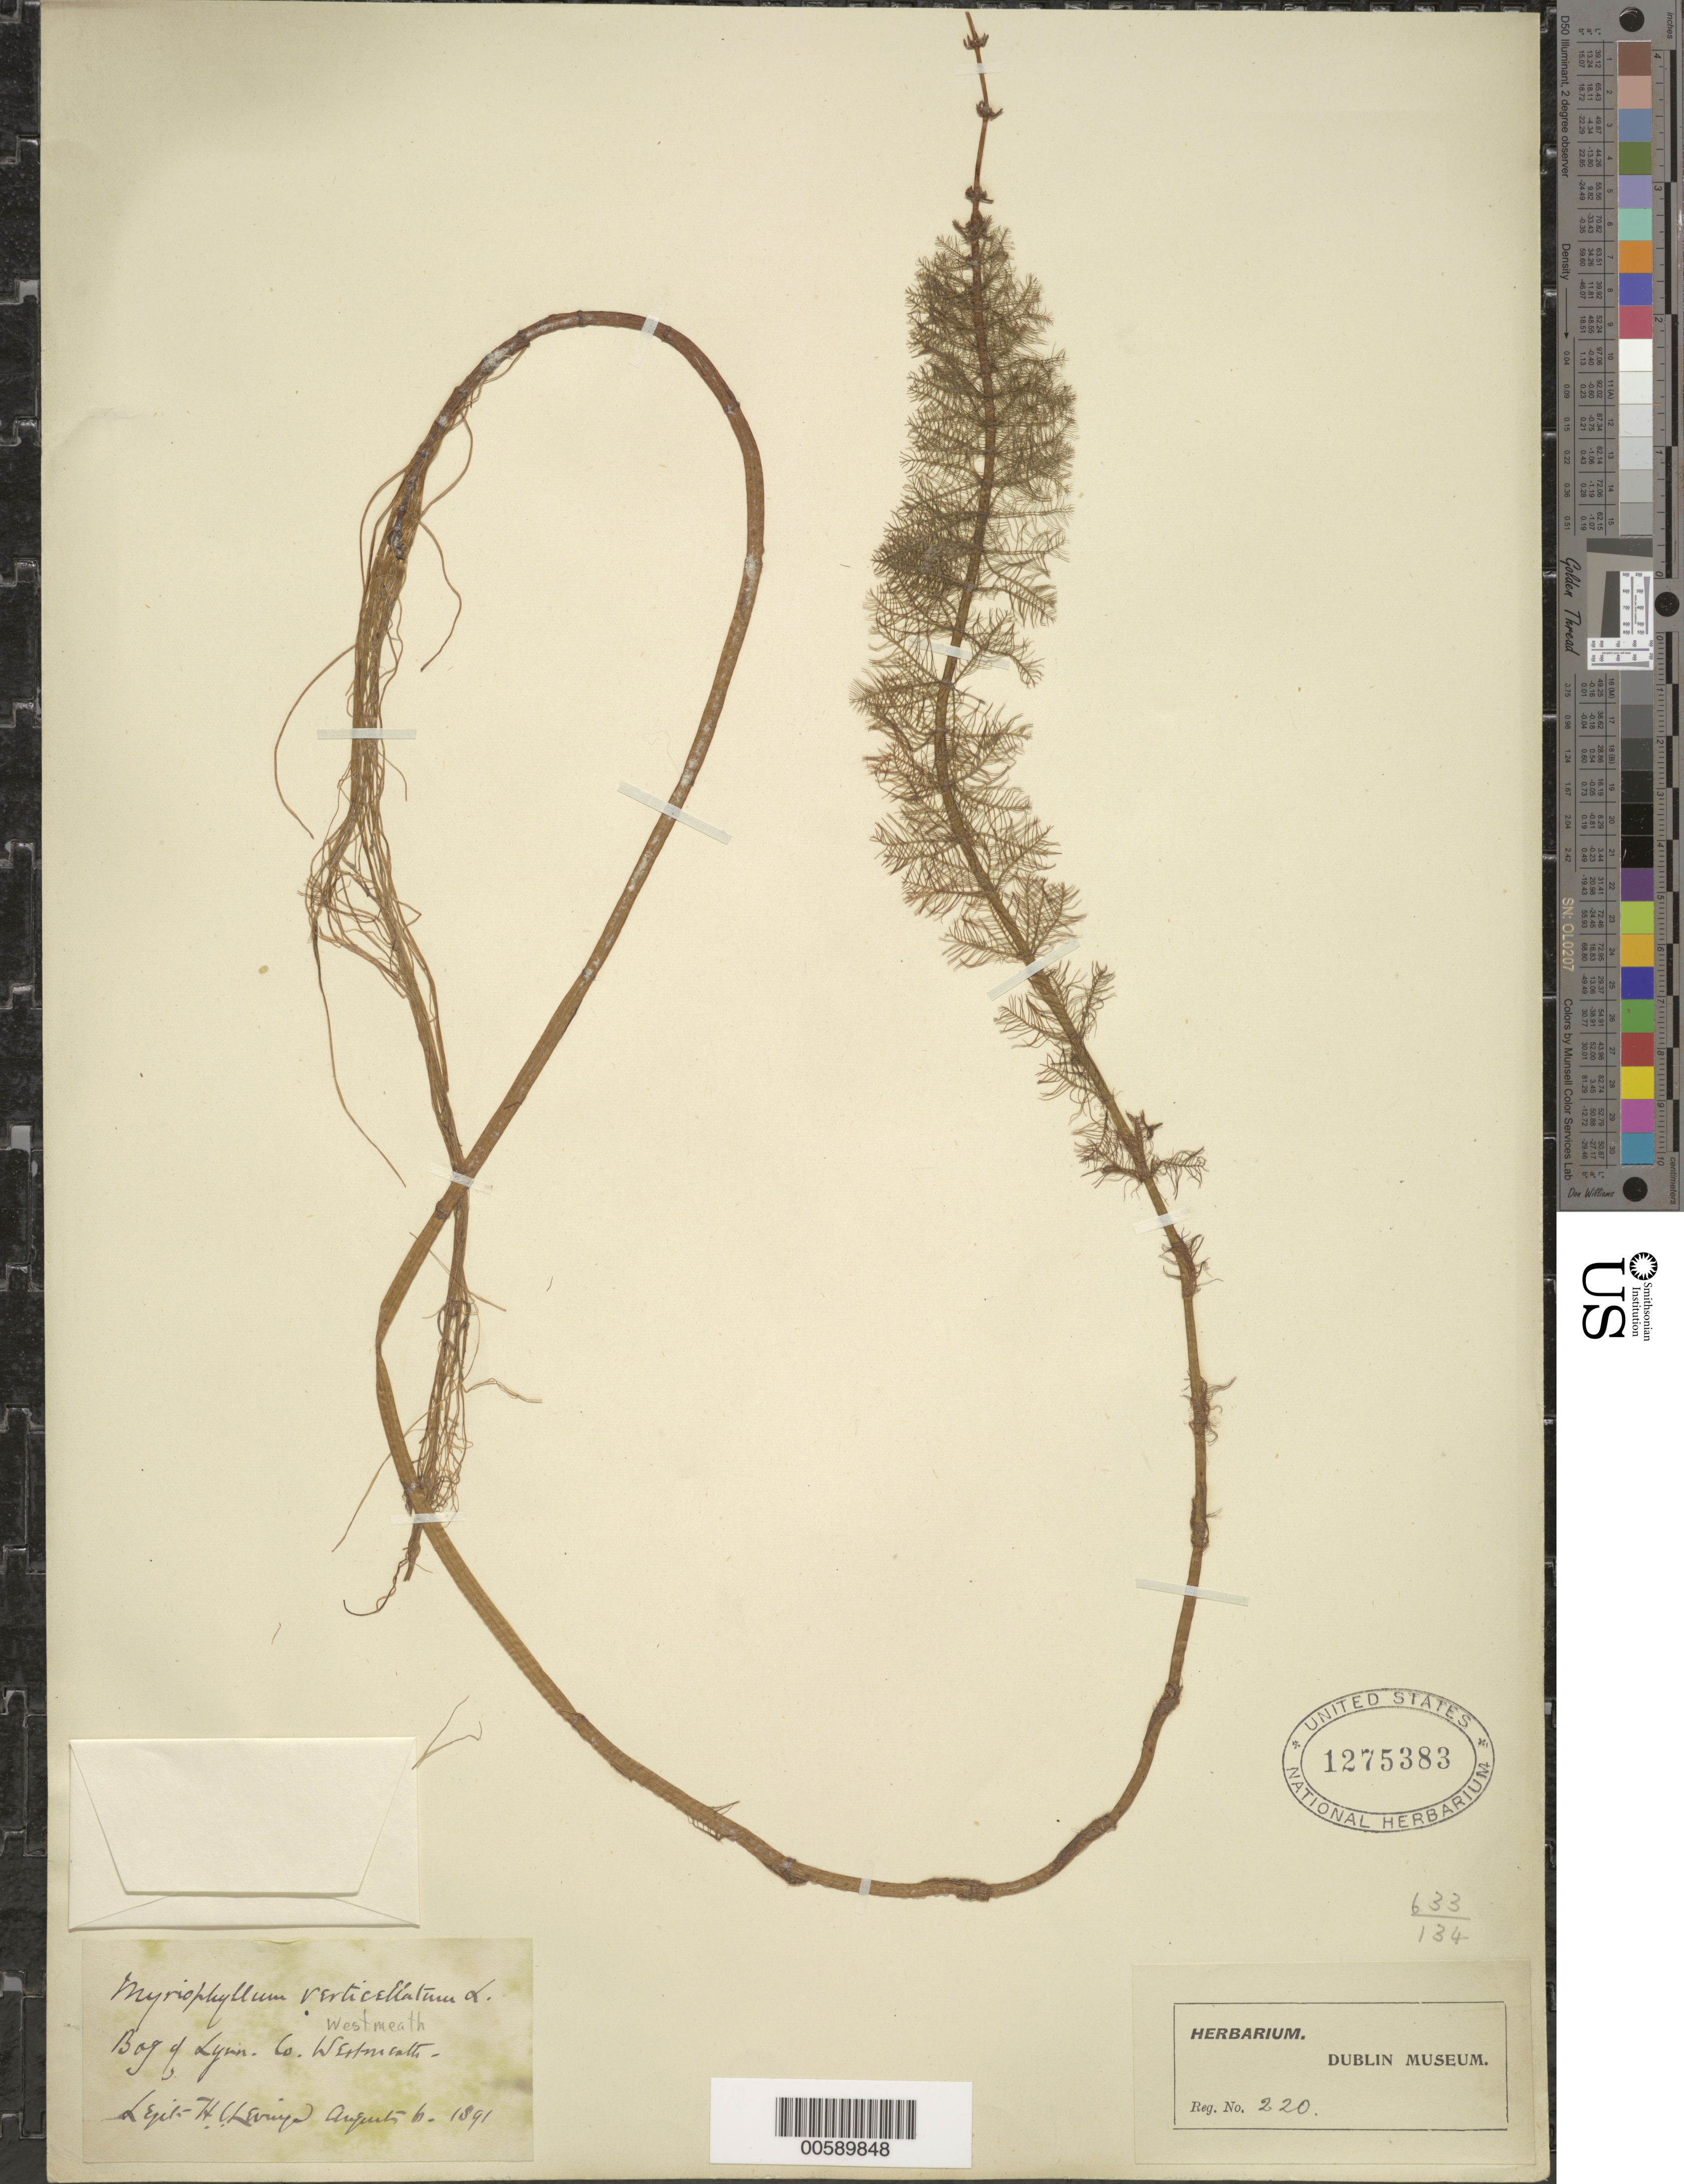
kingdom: Plantae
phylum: Tracheophyta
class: Magnoliopsida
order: Saxifragales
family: Haloragaceae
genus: Myriophyllum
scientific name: Myriophyllum verticillatum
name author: L.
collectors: H. Levinge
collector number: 220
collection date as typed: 06 Aug 1891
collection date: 1891-08-06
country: Ireland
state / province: Leinster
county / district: Westmeath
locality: Bog of Lynn, Leinster. Eire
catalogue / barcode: US 1275383